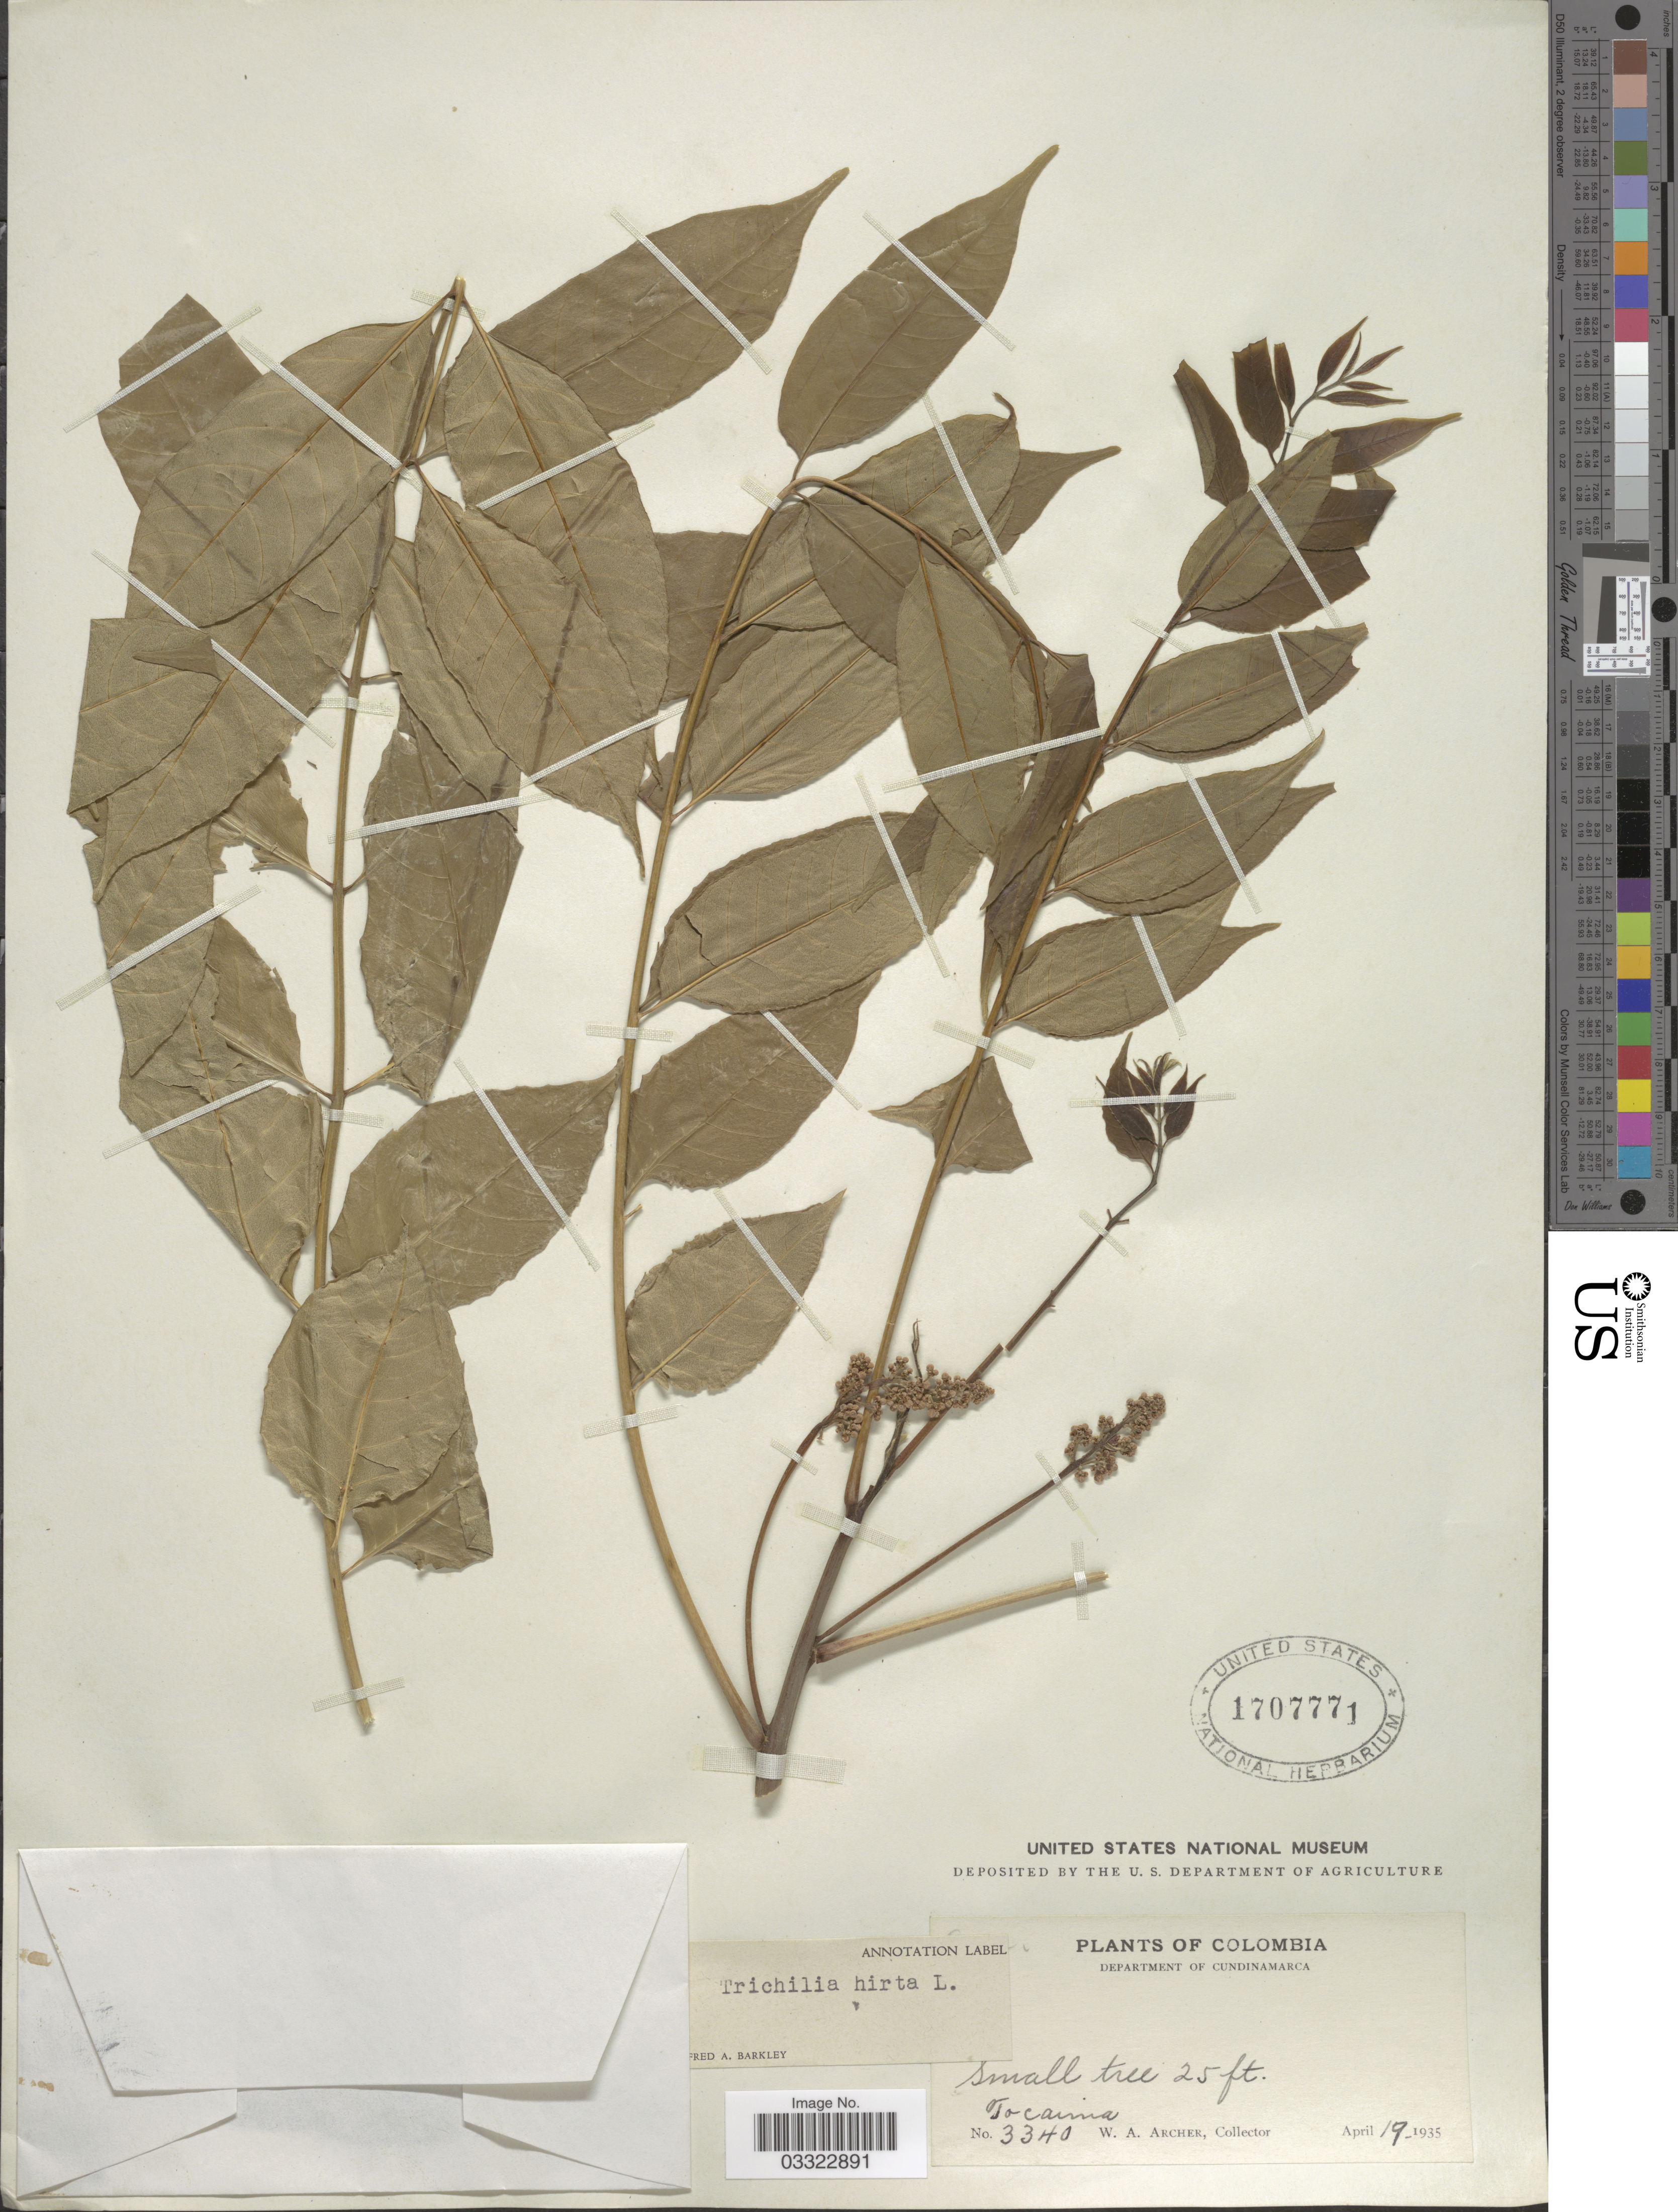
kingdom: Plantae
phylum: Tracheophyta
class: Magnoliopsida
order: Sapindales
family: Meliaceae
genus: Trichilia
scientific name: Trichilia hirta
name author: L.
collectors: W. Archer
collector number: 3340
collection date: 1935-04-19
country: Colombia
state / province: Cundinamarca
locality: Department of Cundinamarca. Tocaima.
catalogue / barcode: US 1707771